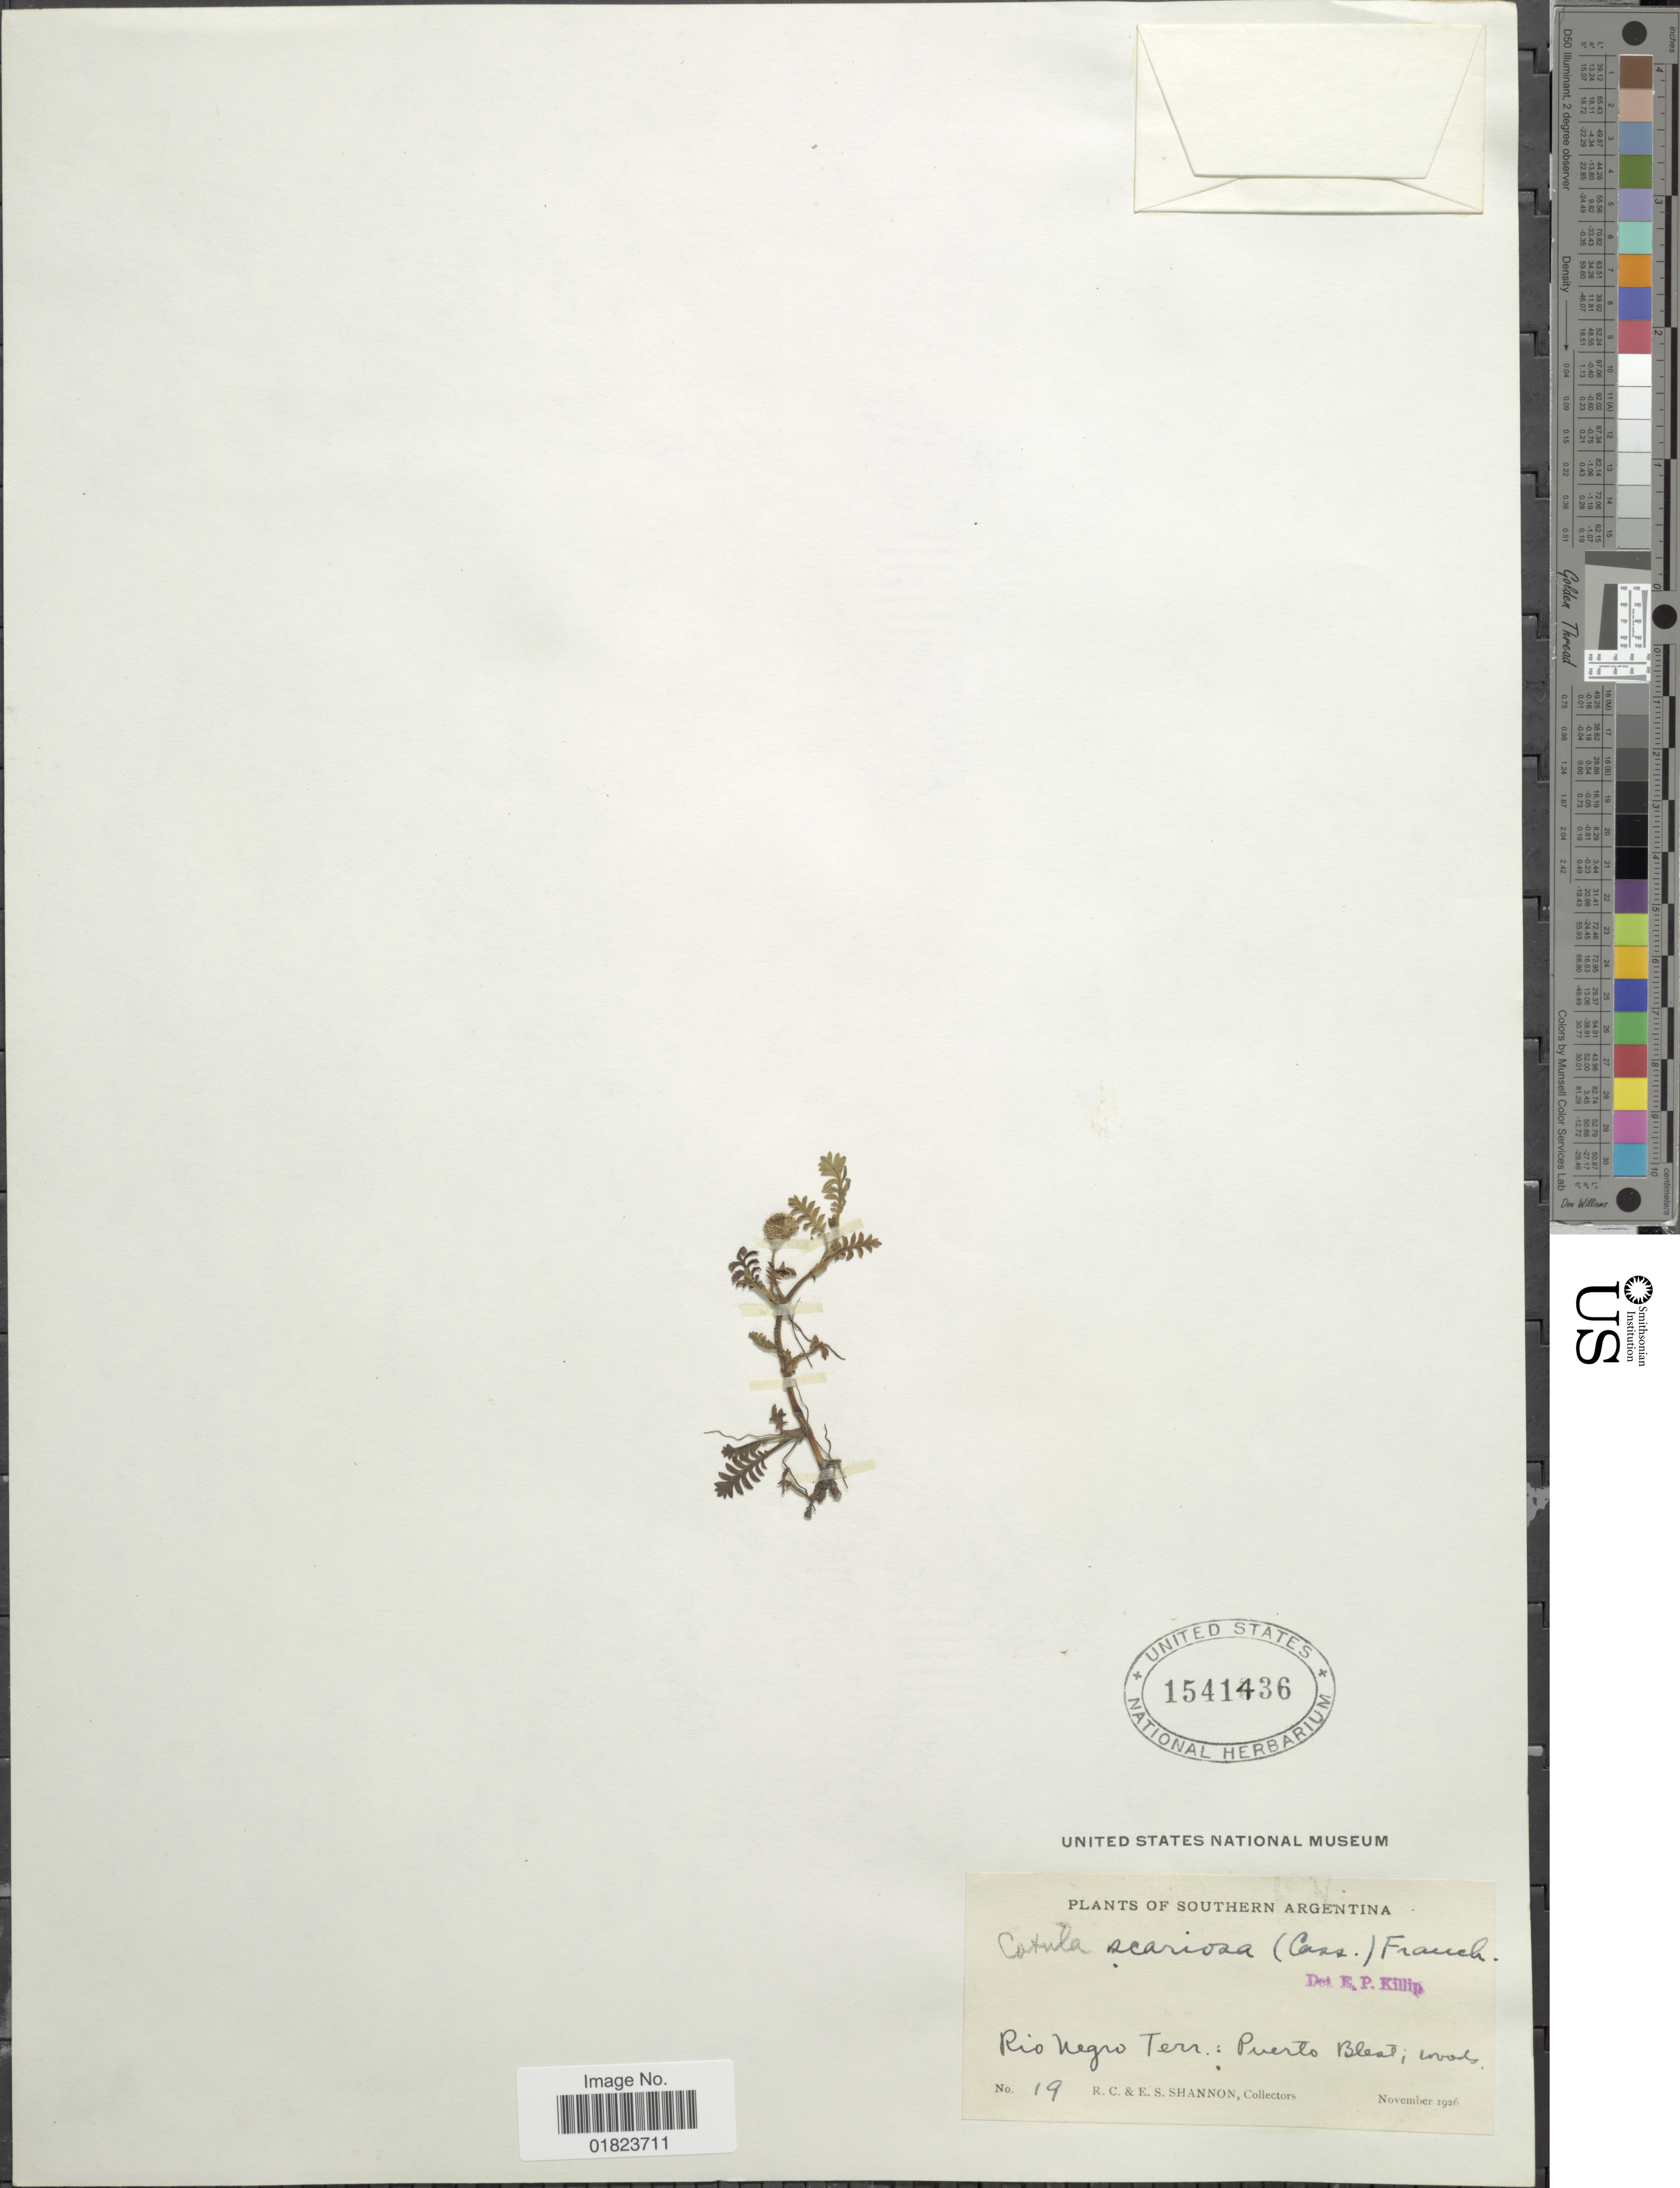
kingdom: Plantae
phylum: Tracheophyta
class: Magnoliopsida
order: Asterales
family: Asteraceae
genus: Cotula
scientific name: Cotula scariosa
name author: (Cass.) Franch.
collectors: R. Shannon & E. Shannon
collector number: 19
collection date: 1926-11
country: Argentina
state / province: Rio Negro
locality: Southern Argentina. Rio Negro Terr. Puerto Blest.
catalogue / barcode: US 1541436